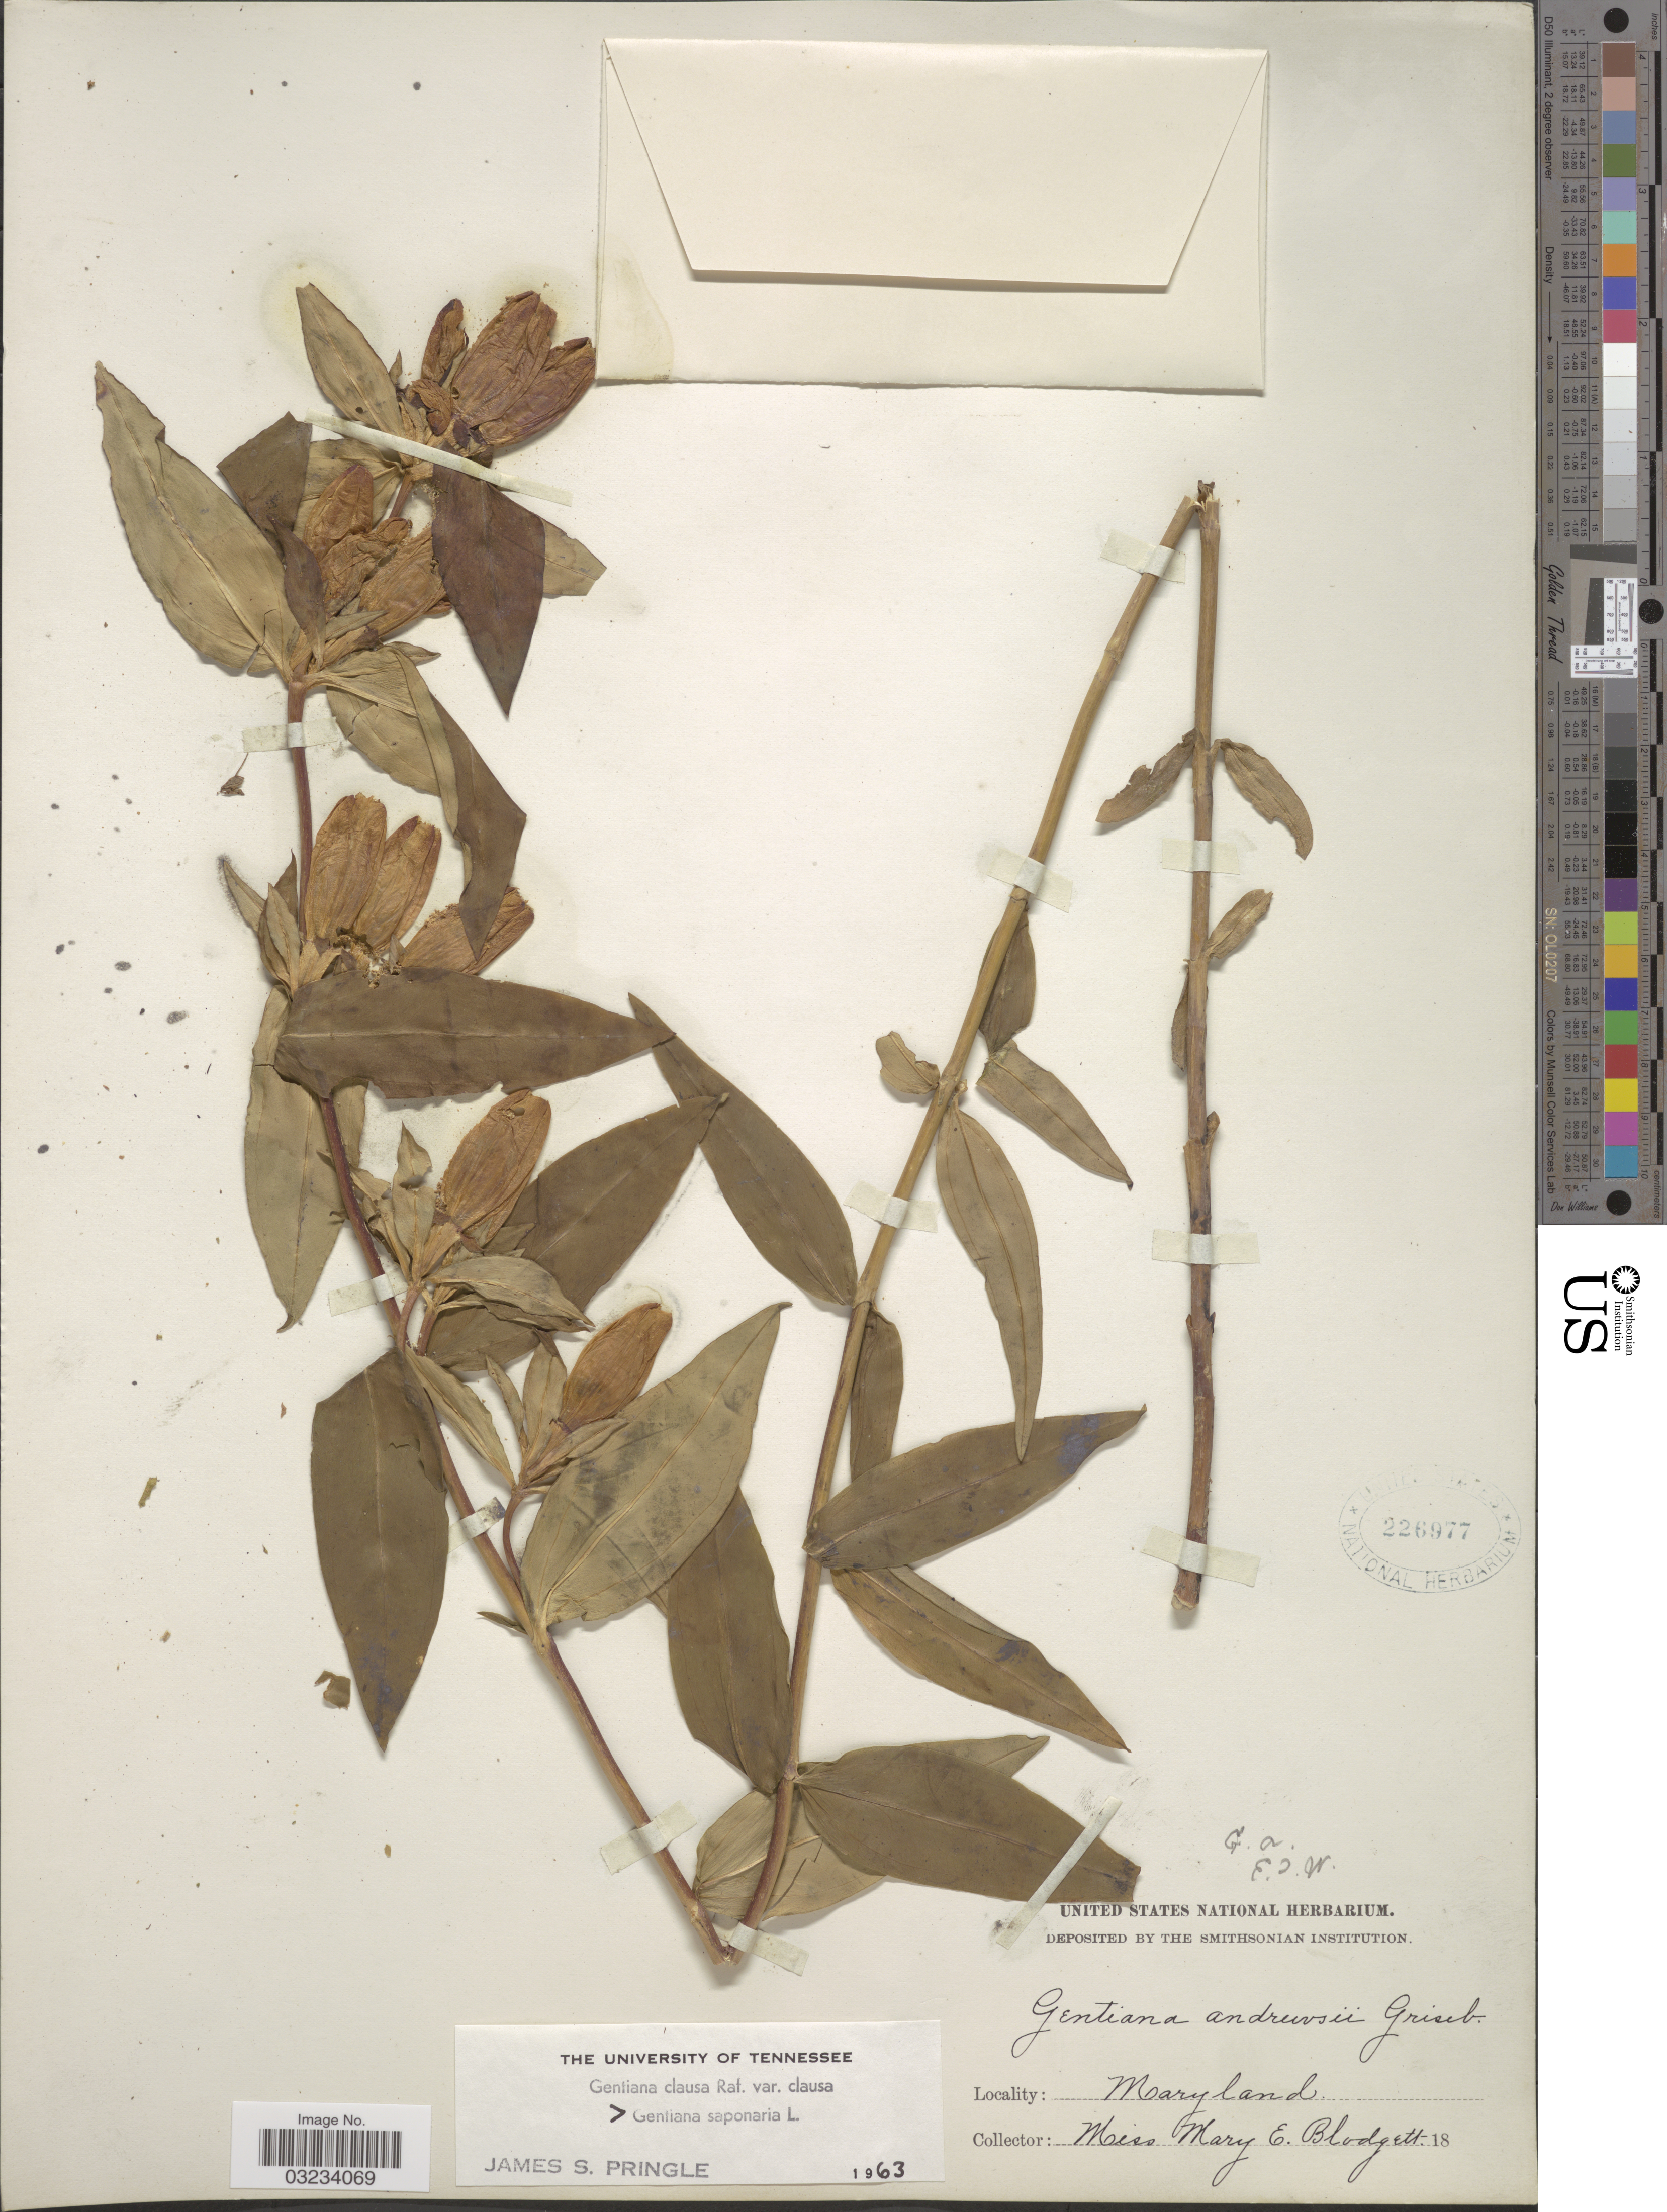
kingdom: Plantae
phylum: Tracheophyta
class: Magnoliopsida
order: Gentianales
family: Gentianaceae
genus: Gentiana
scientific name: Gentiana clausa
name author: Raf.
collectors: M. Blodgett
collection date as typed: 18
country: United States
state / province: Maryland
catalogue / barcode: US 226977